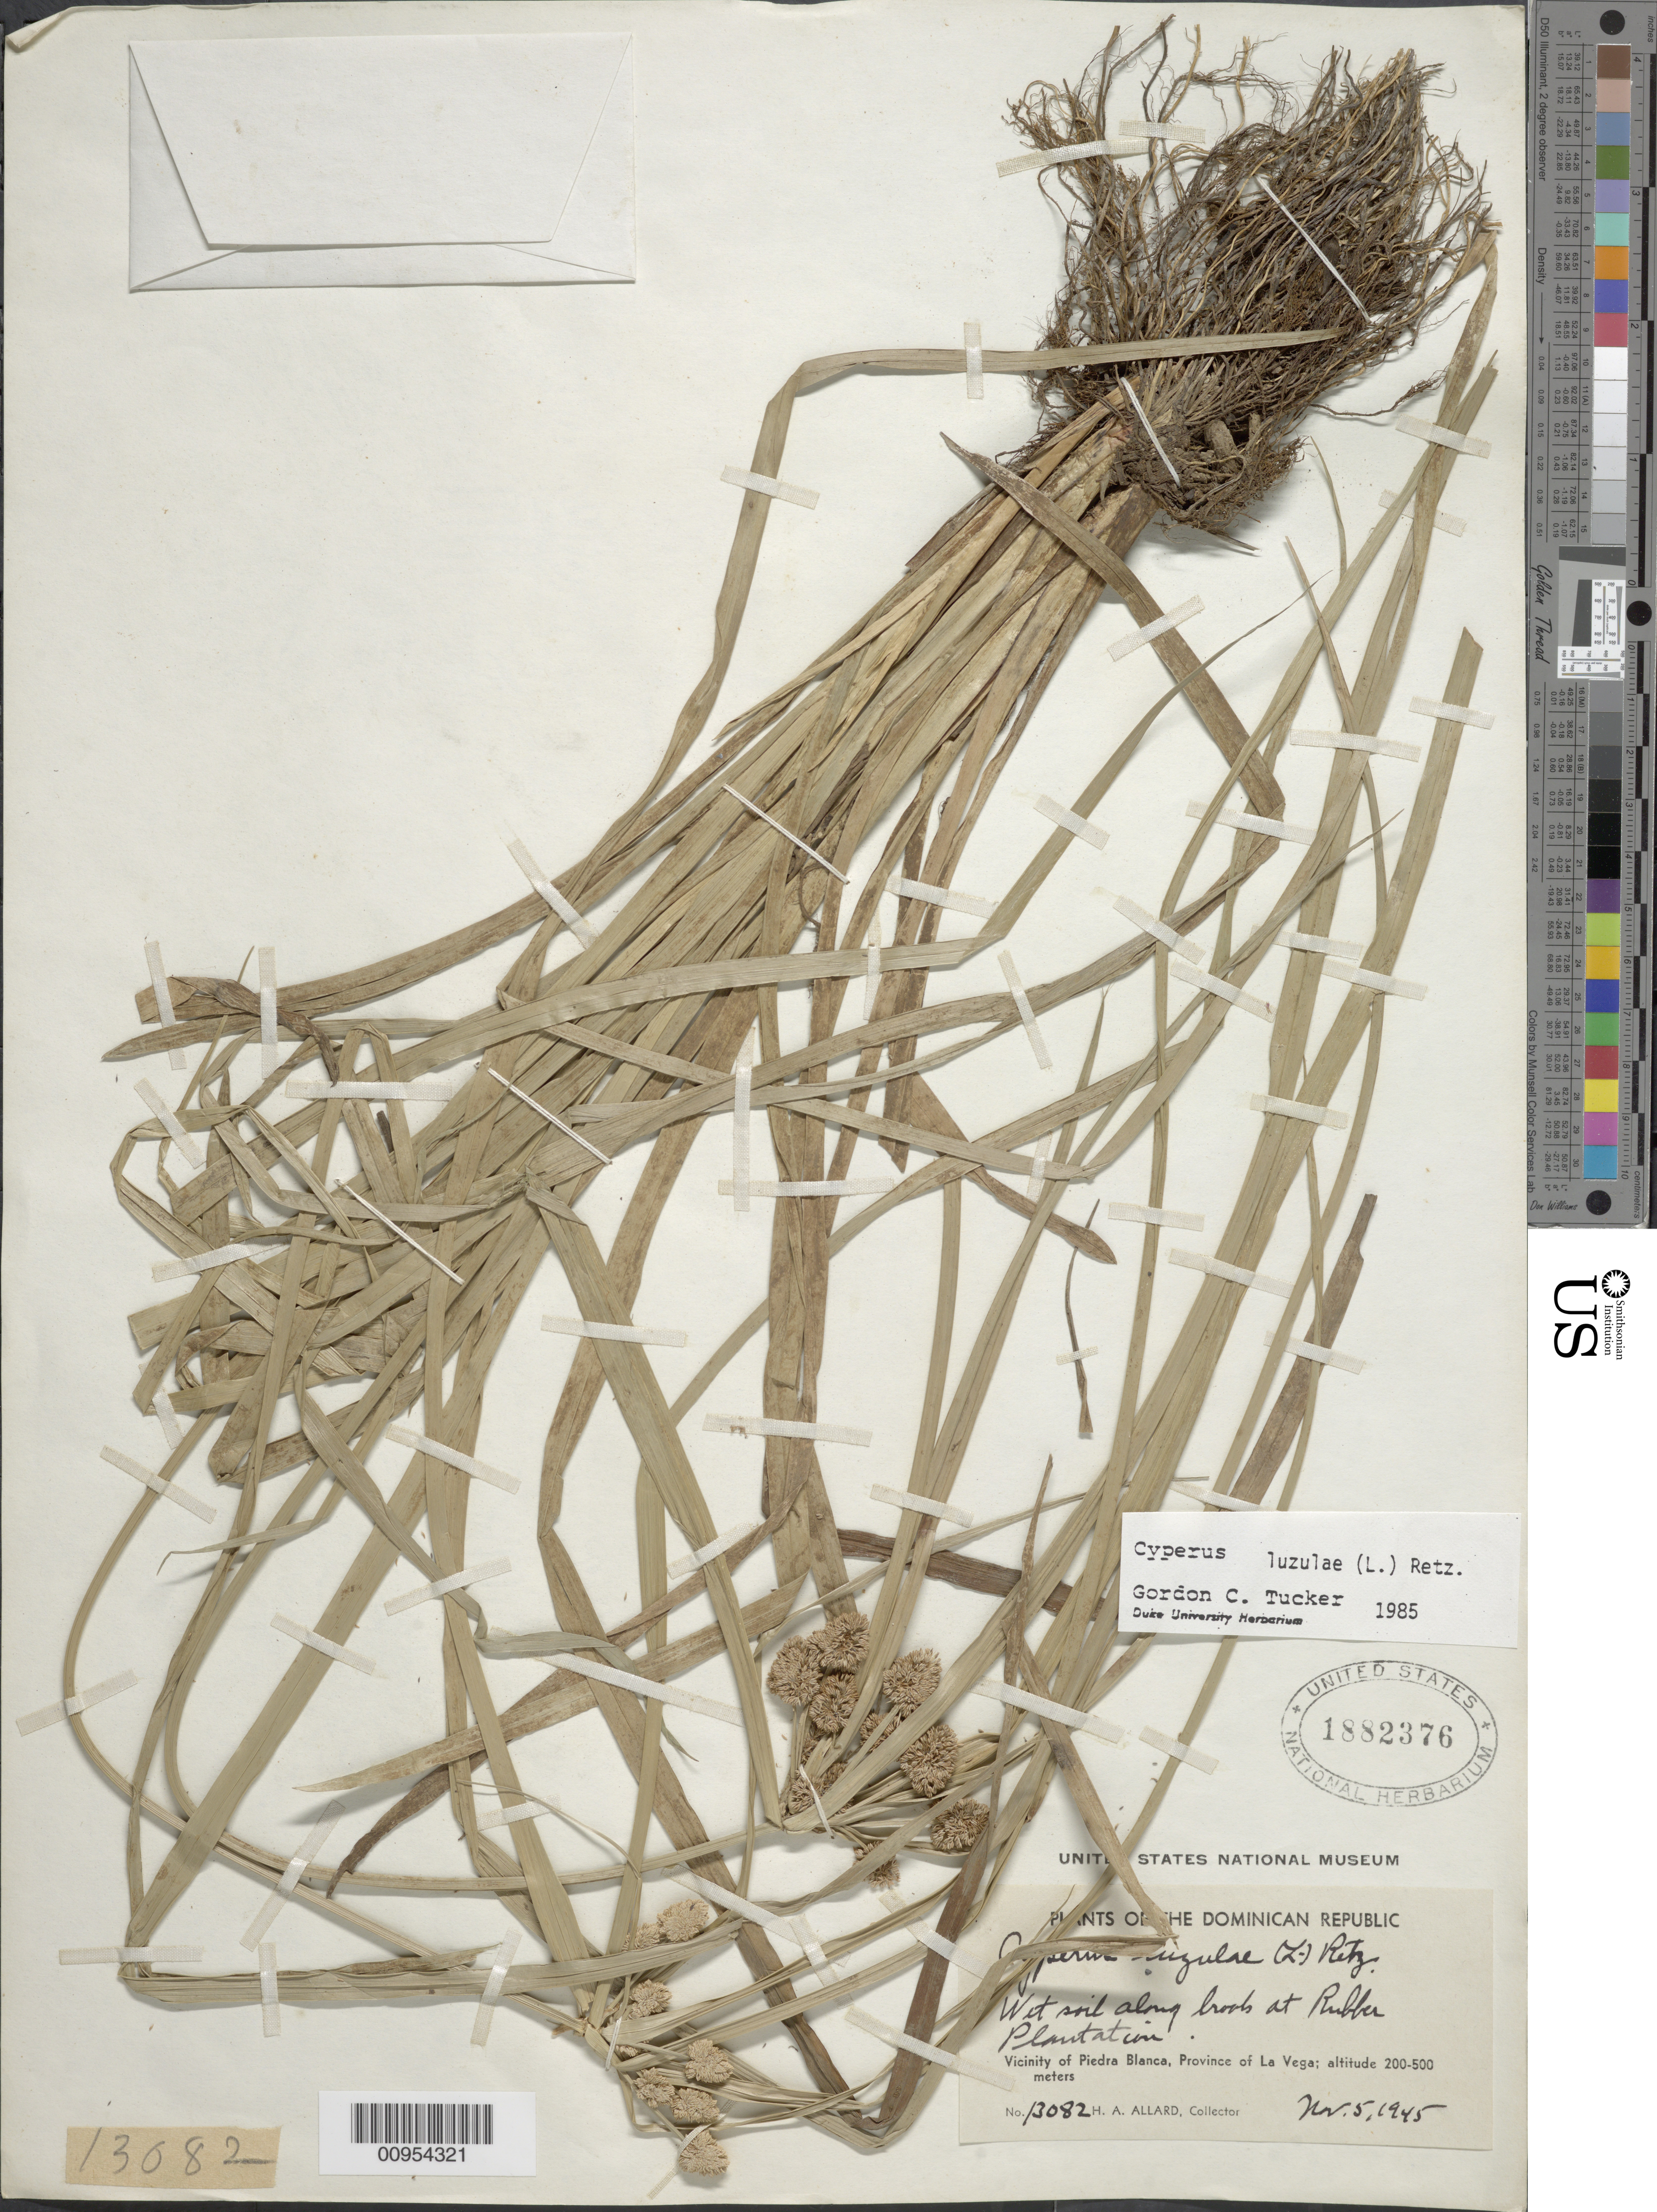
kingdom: Plantae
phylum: Tracheophyta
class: Liliopsida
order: Poales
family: Cyperaceae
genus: Cyperus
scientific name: Cyperus luzulae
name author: (L.) Rottb. ex Retz.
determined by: Tucker, G. C.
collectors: H. A. Allard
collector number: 13082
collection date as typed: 05 Nov 1945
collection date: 1945-11-05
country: Dominican Republic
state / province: La Vega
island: Hispaniola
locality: Vicinity of Piedra Blanca, along banks at Rubber Plantation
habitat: Wet soil along banks at Rubber Plantation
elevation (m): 200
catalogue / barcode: US 1882376